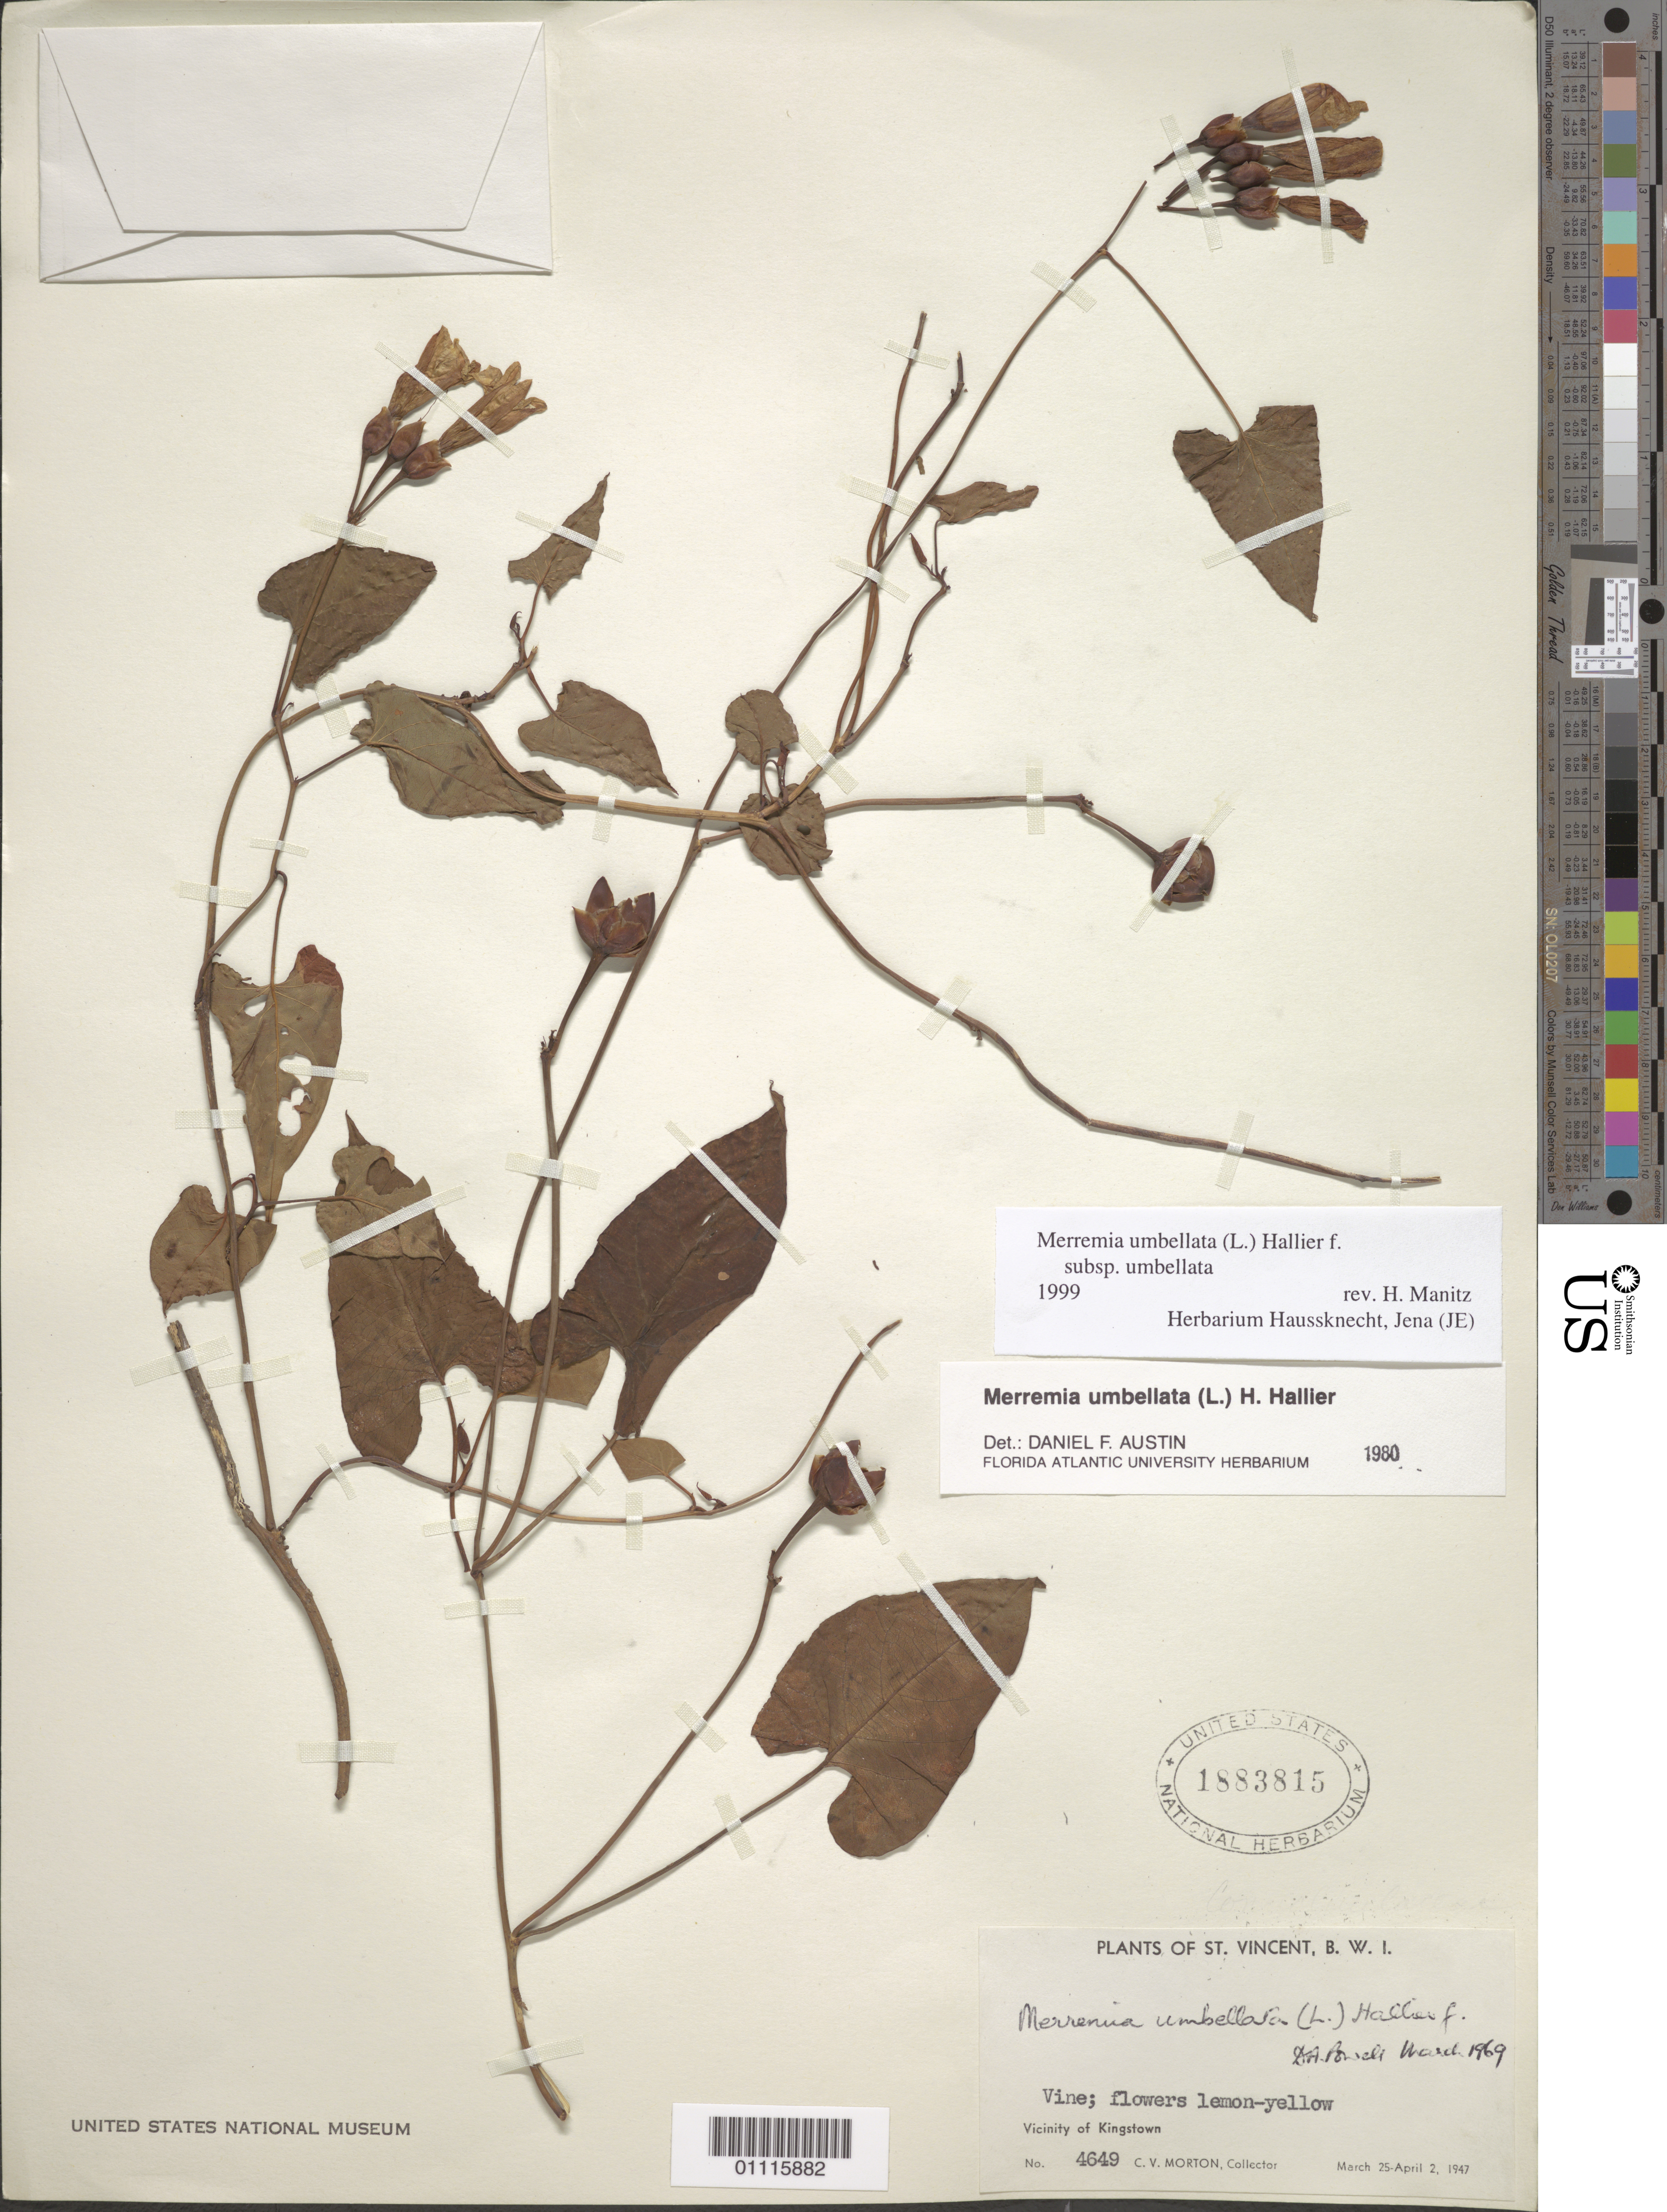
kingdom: Plantae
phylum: Tracheophyta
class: Magnoliopsida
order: Solanales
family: Convolvulaceae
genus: Camonea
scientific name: Camonea umbellata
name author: (L.) A. R. Simões & Staples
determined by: Strong, Mark T., (BOT), Smithsonian Institution - National Museum of Natural History (UNITED STATES)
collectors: C. V. Morton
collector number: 4649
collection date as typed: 25 Mar 1947 to 02 Apr 1947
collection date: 1947-03-25/1947-04-02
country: St. Vincent - Grenadines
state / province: Saint George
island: St. Vincent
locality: Vicinity of Kingstown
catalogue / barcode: US 1883815